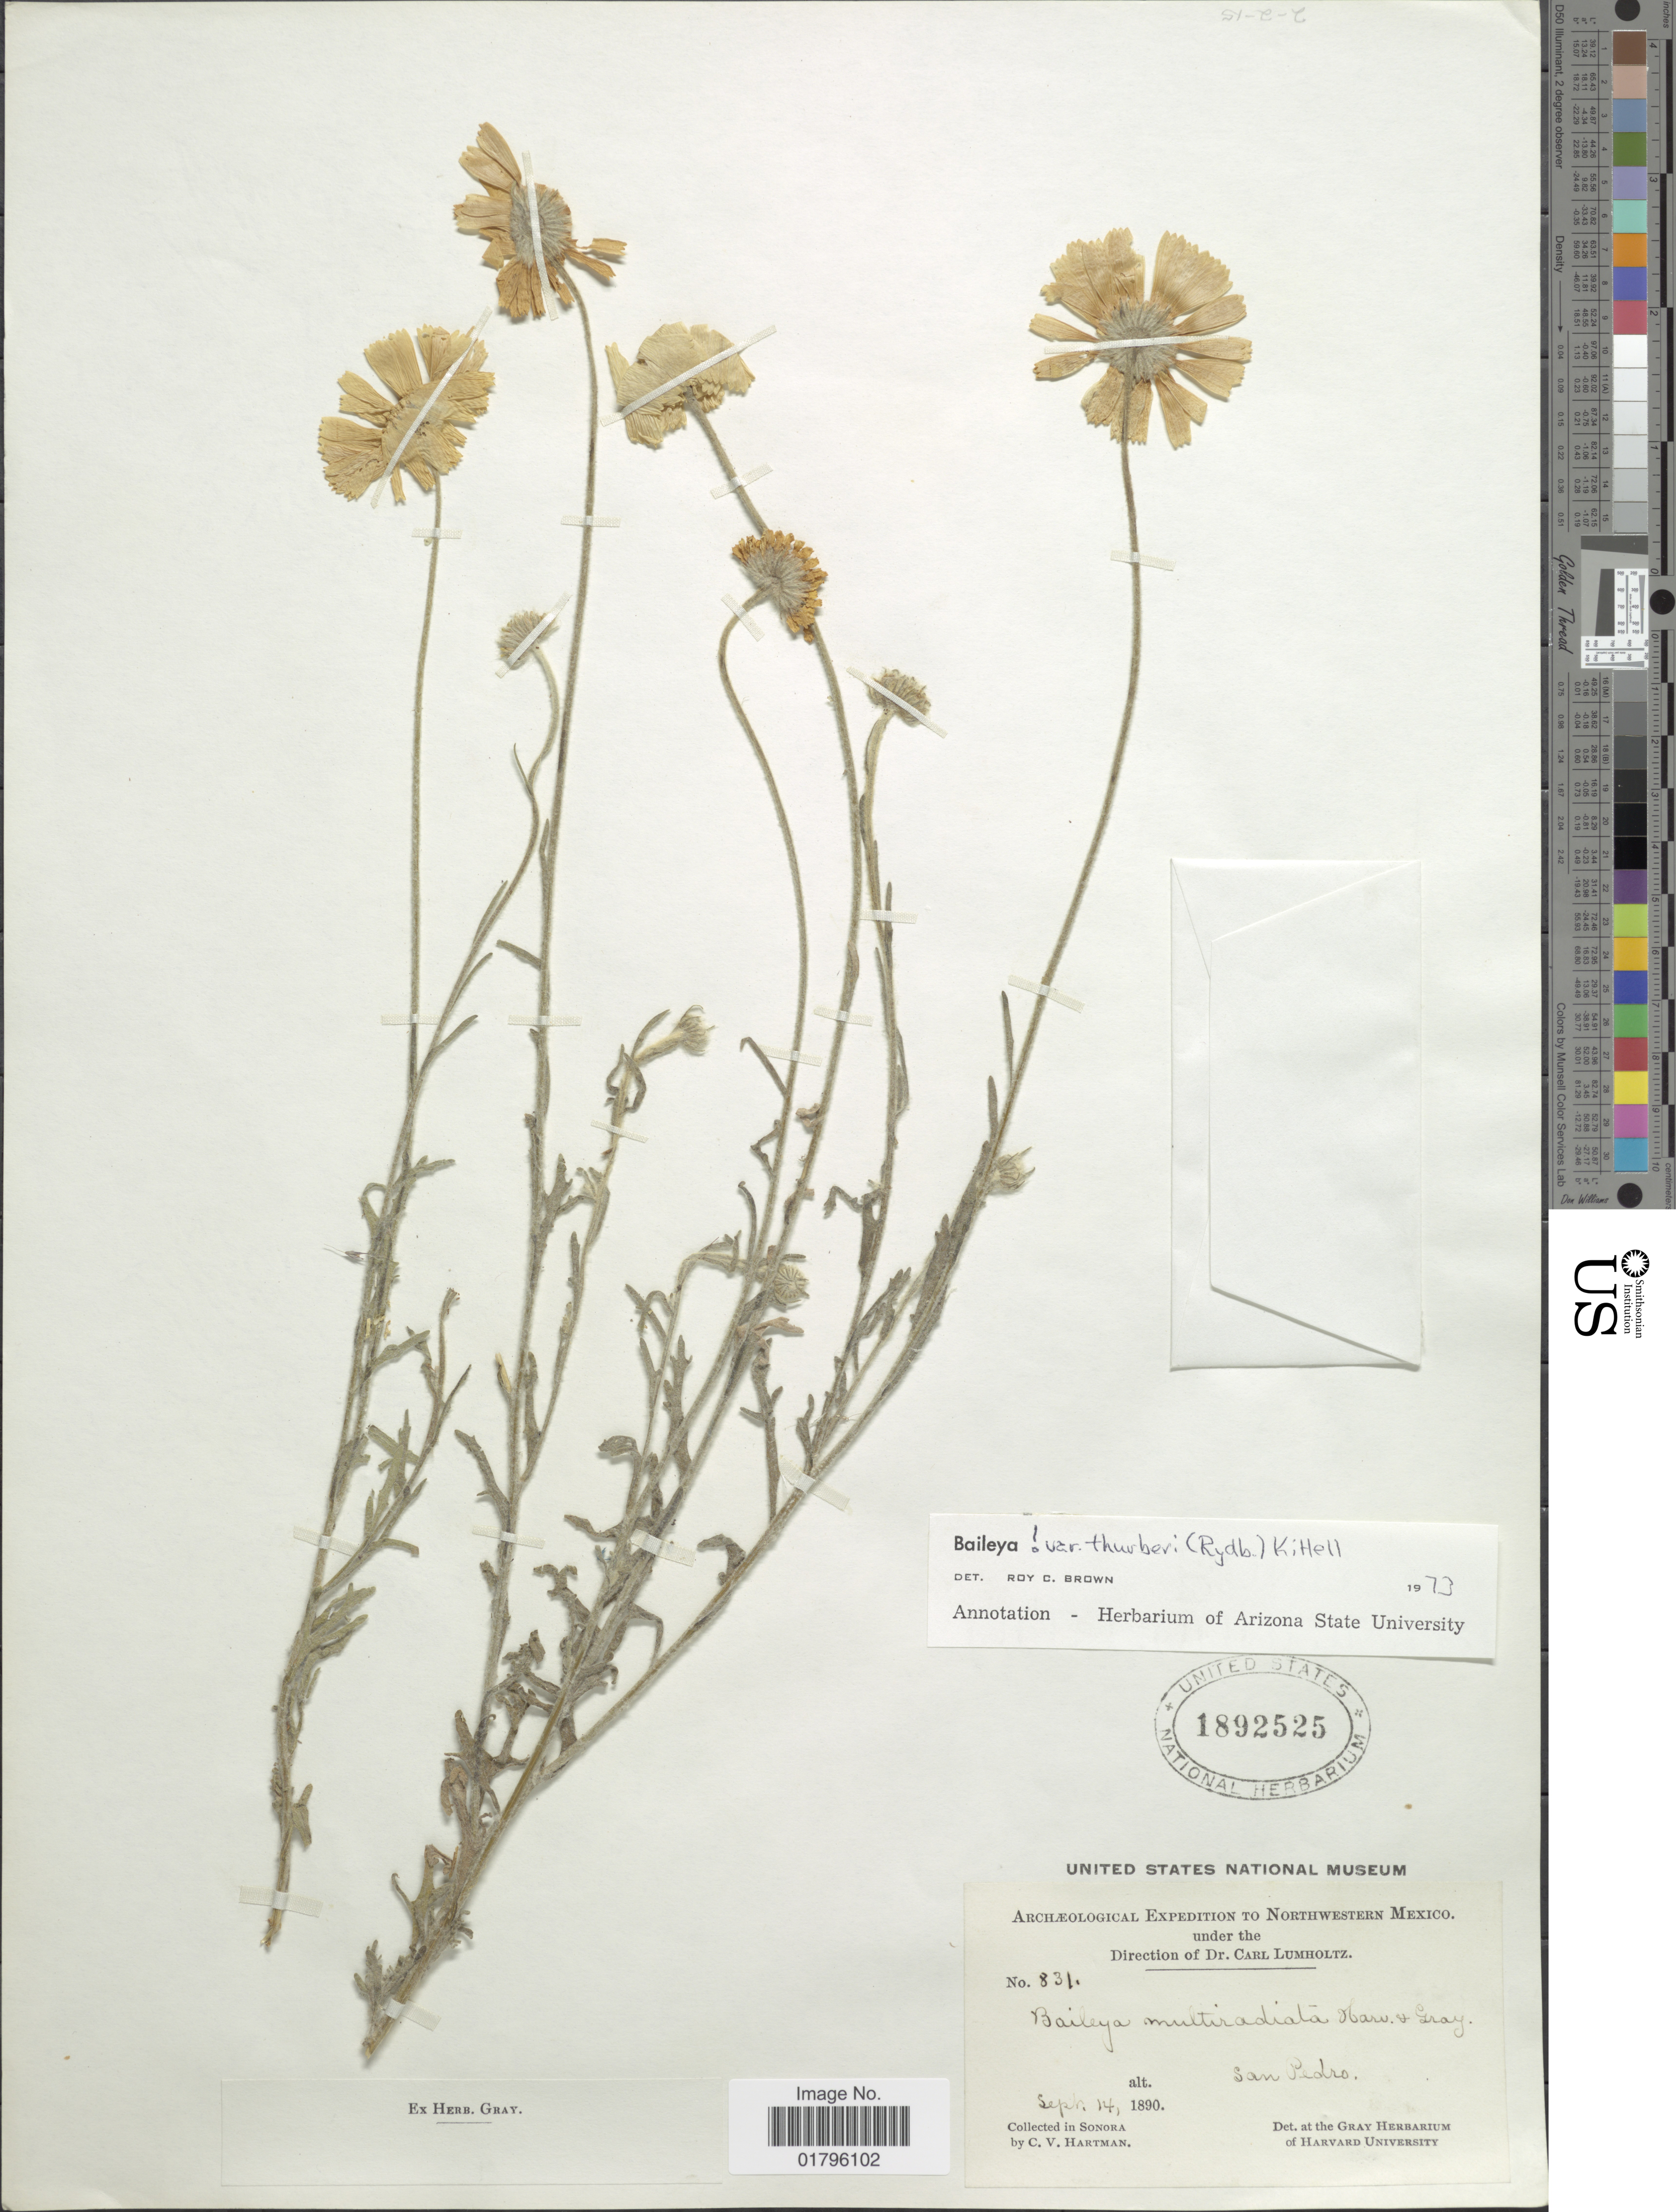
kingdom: Plantae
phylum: Tracheophyta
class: Magnoliopsida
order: Asterales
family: Asteraceae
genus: Baileya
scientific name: Baileya multiradiata var. thurberi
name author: (Rydb.) Kittell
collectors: C. V. Hartman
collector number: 831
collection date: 1890-09-14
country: Mexico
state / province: Sonora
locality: Northwestern Mexico. San Pedro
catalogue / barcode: US 1892525